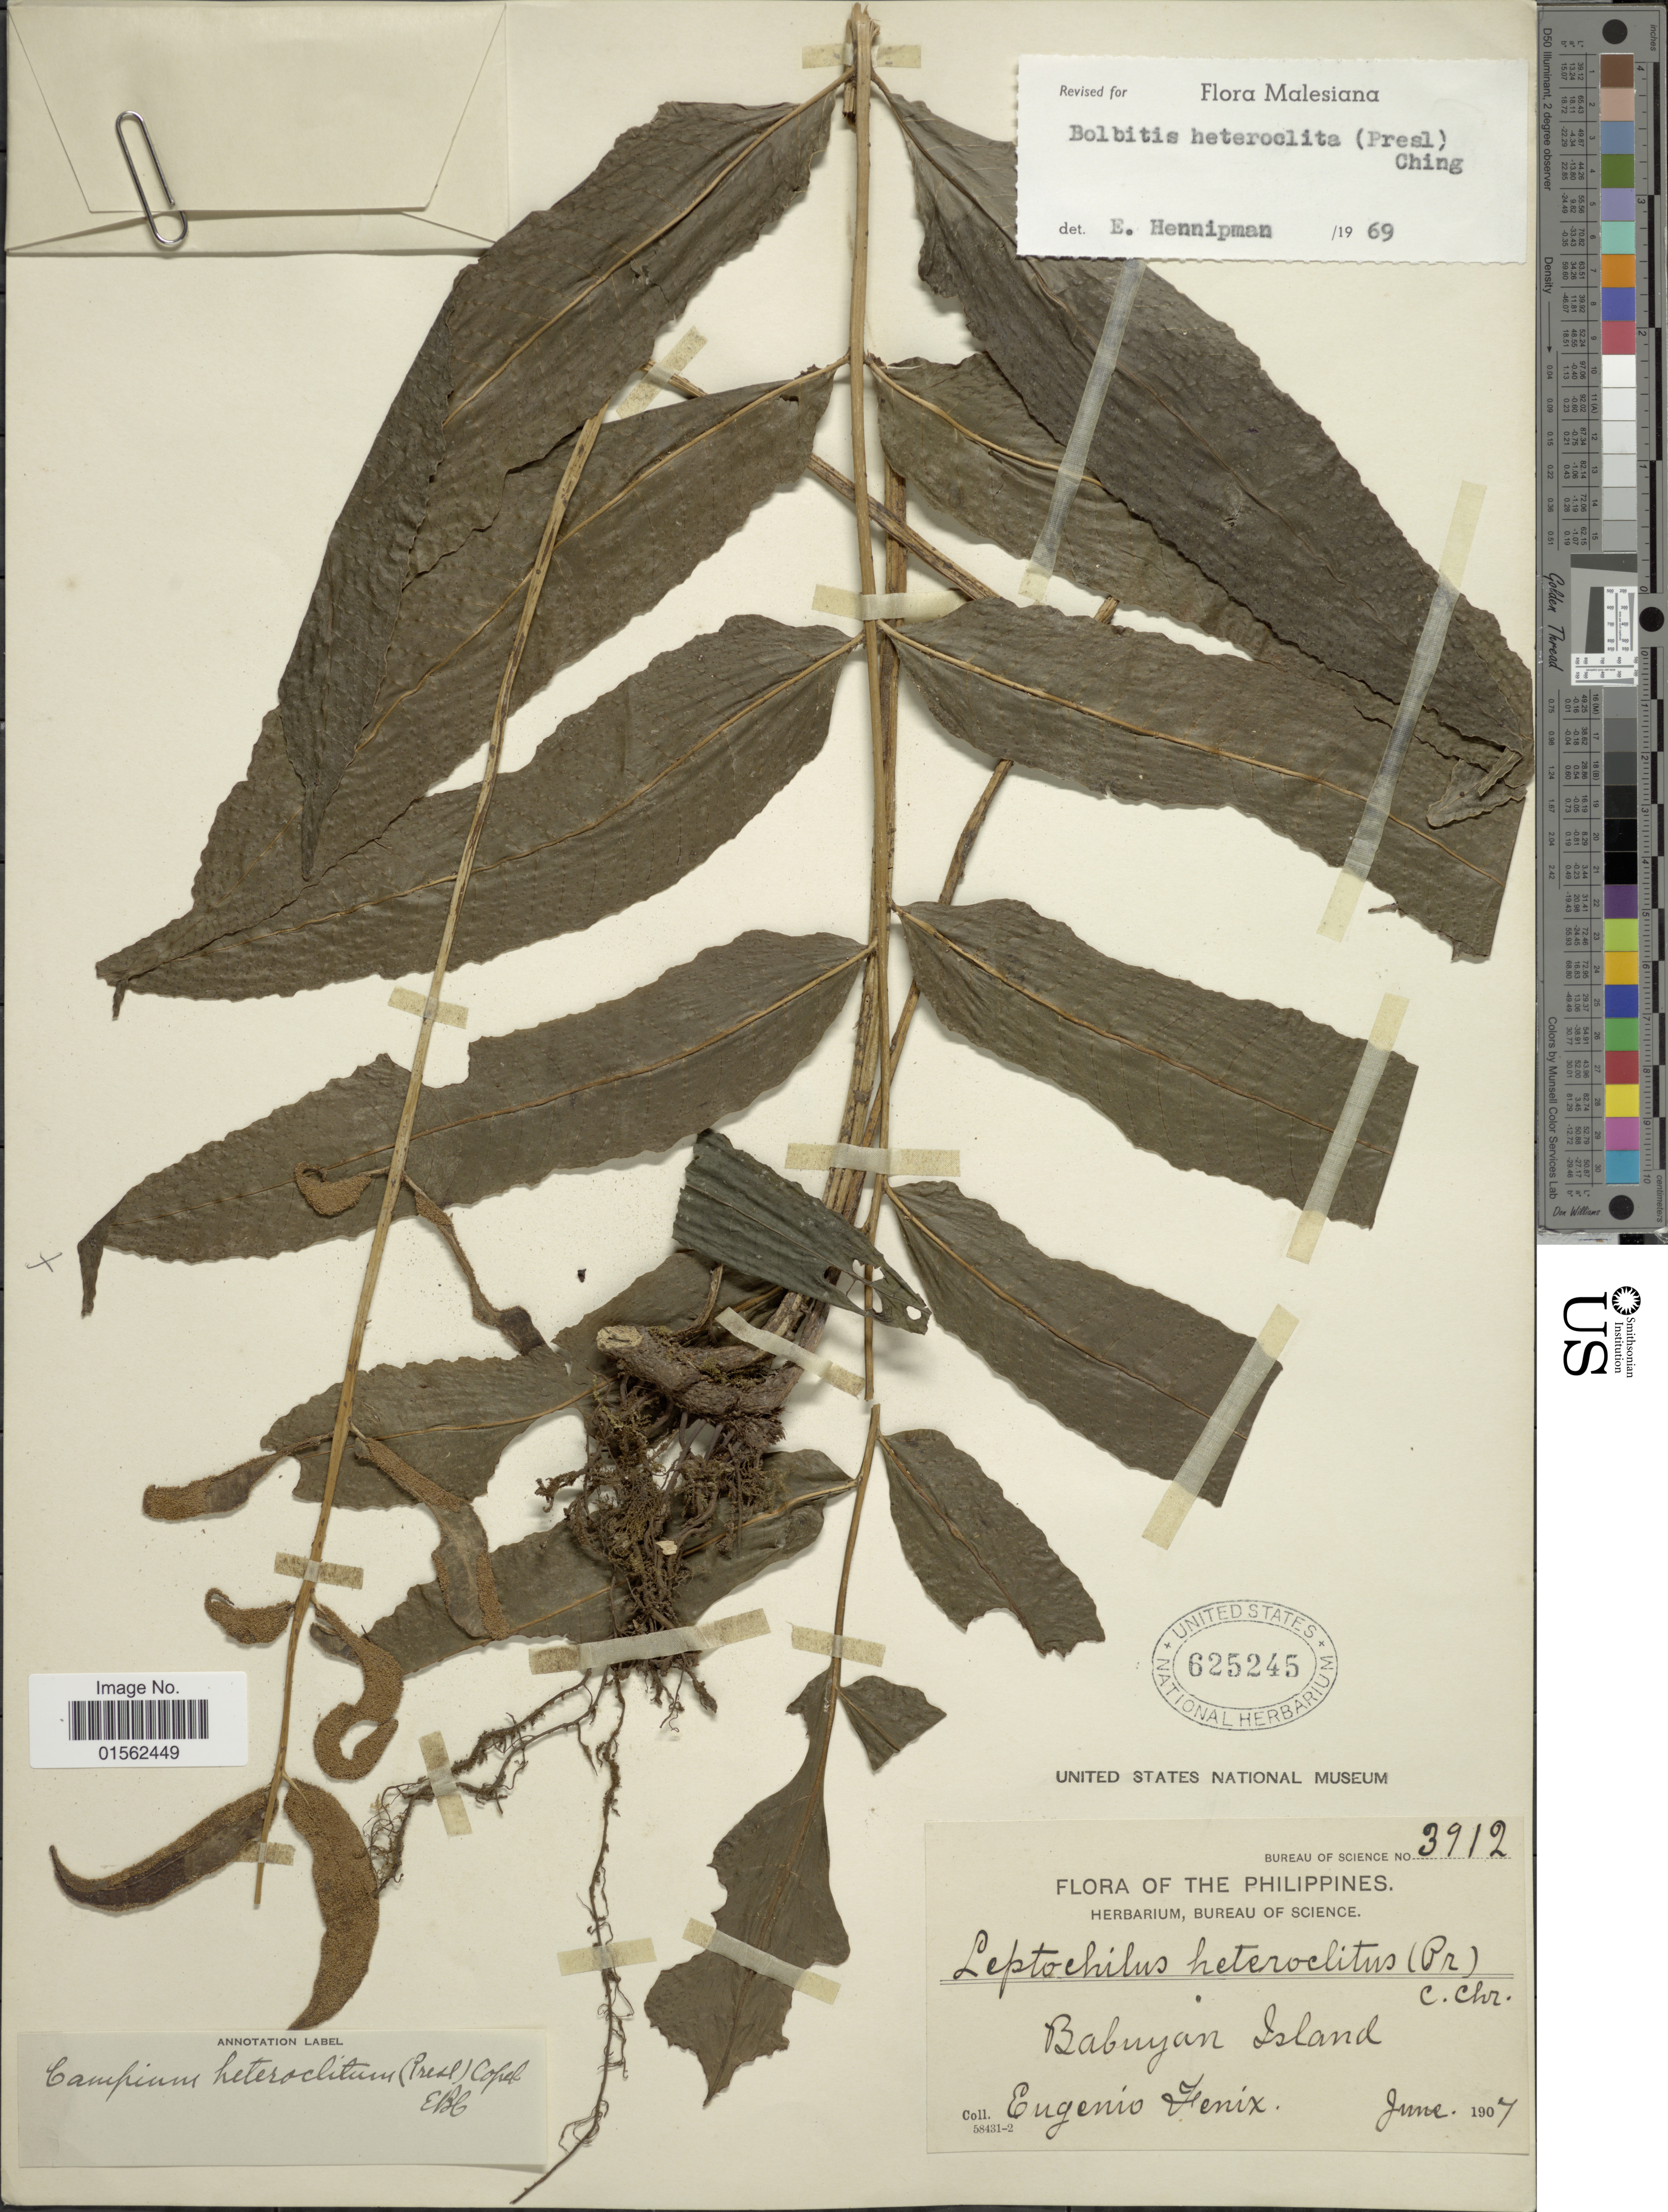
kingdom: Plantae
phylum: Tracheophyta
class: Polypodiopsida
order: Polypodiales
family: Dryopteridaceae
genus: Bolbitis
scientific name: Bolbitis heteroclita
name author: (C. Presl) Ching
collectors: E. Fenix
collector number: Bureau of Science 3912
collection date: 1907-06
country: Philippines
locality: Philippines, Babuyan Island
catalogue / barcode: US 625245